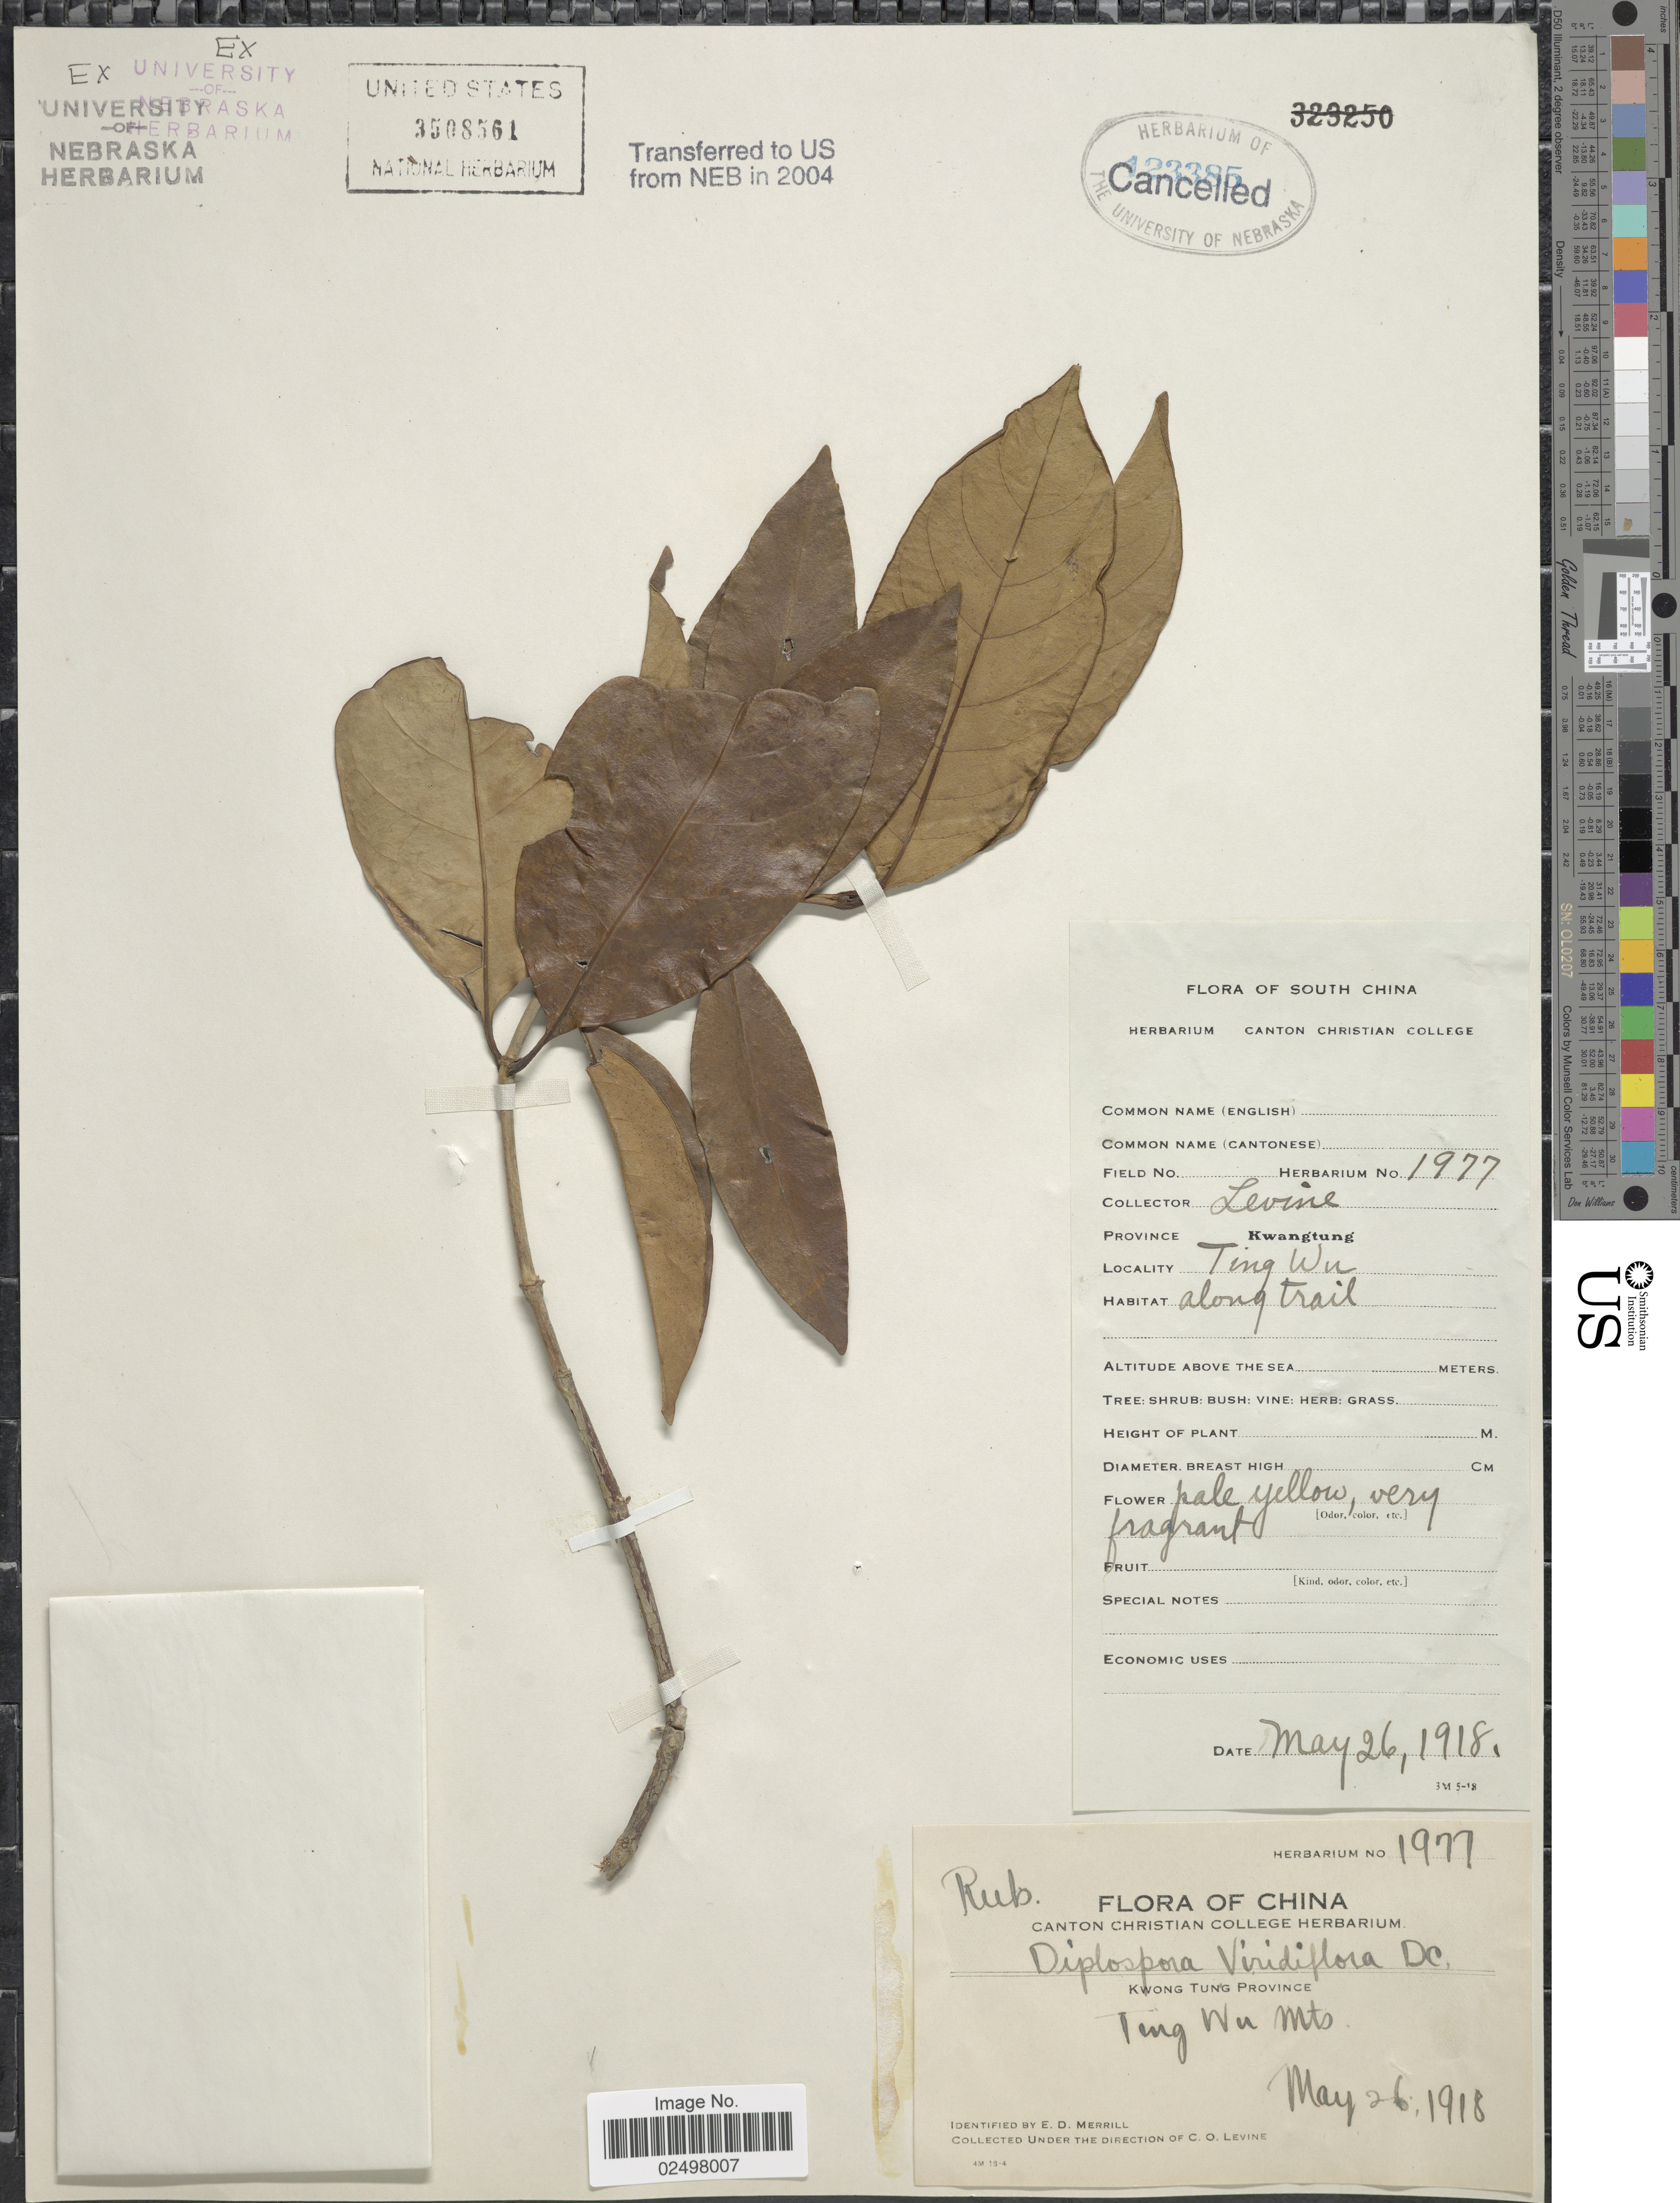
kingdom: Plantae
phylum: Tracheophyta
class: Magnoliopsida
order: Gentianales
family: Rubiaceae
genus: Tricalysia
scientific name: Tricalysia dubia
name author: (Lindl.) Ohwi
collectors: C. O. Levine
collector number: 1917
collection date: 1918-05-26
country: China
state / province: Guangdong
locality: Kwong Tung Province, Kwangtung, Ting Wu Mts., along trail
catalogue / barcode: US 3508561